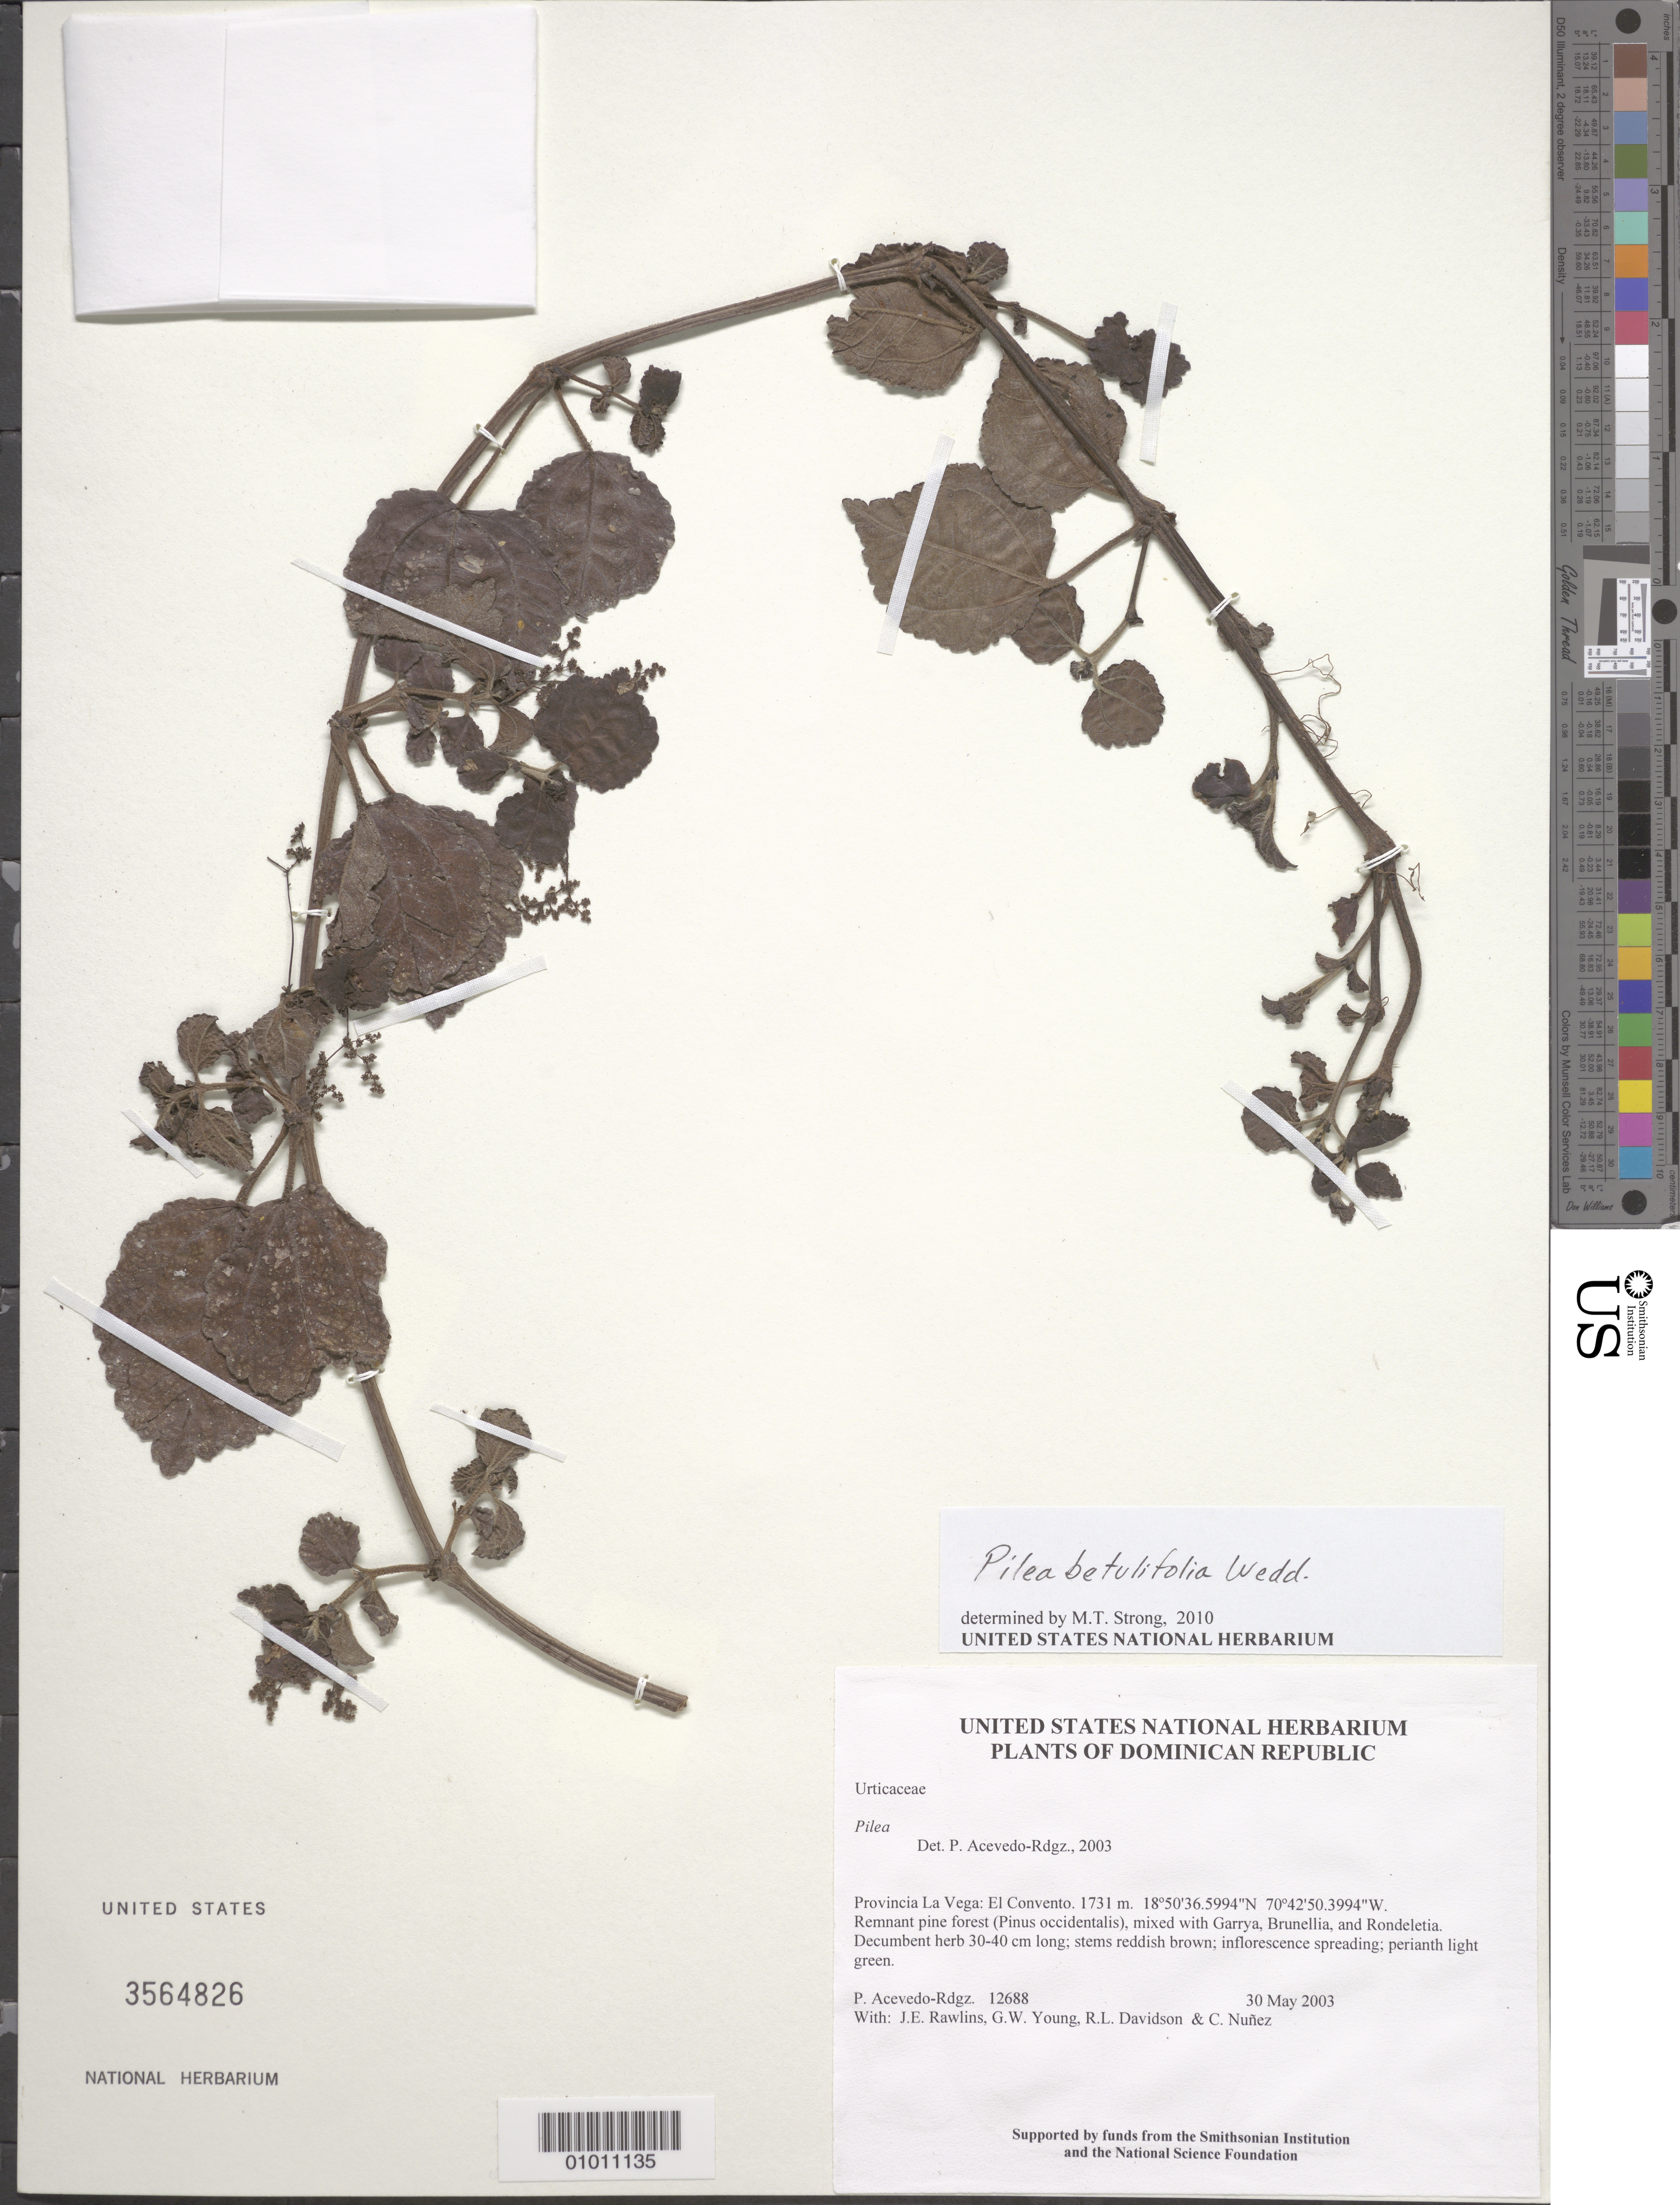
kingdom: Plantae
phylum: Tracheophyta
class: Magnoliopsida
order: Rosales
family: Urticaceae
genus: Pilea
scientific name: Pilea betulifolia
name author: (Sw.) Wedd.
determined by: Strong, M. T., (US), Smithsonian Institution - National Museum of Natural History (UNITED STATES)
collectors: P. Acevedo-Rodr., J. Rawlins, G. Young, R. Davidson & C. Nunez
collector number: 12688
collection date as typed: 30 May 2003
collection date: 2003-05-30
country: Dominican Republic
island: Hispaniola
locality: Provincia La Vega: El Convento.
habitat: Remnant pine forest (Pinus occidentalis), mixed with Garrya, Brunellia, and Rondeletia.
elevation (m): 1731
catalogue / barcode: US 3564826